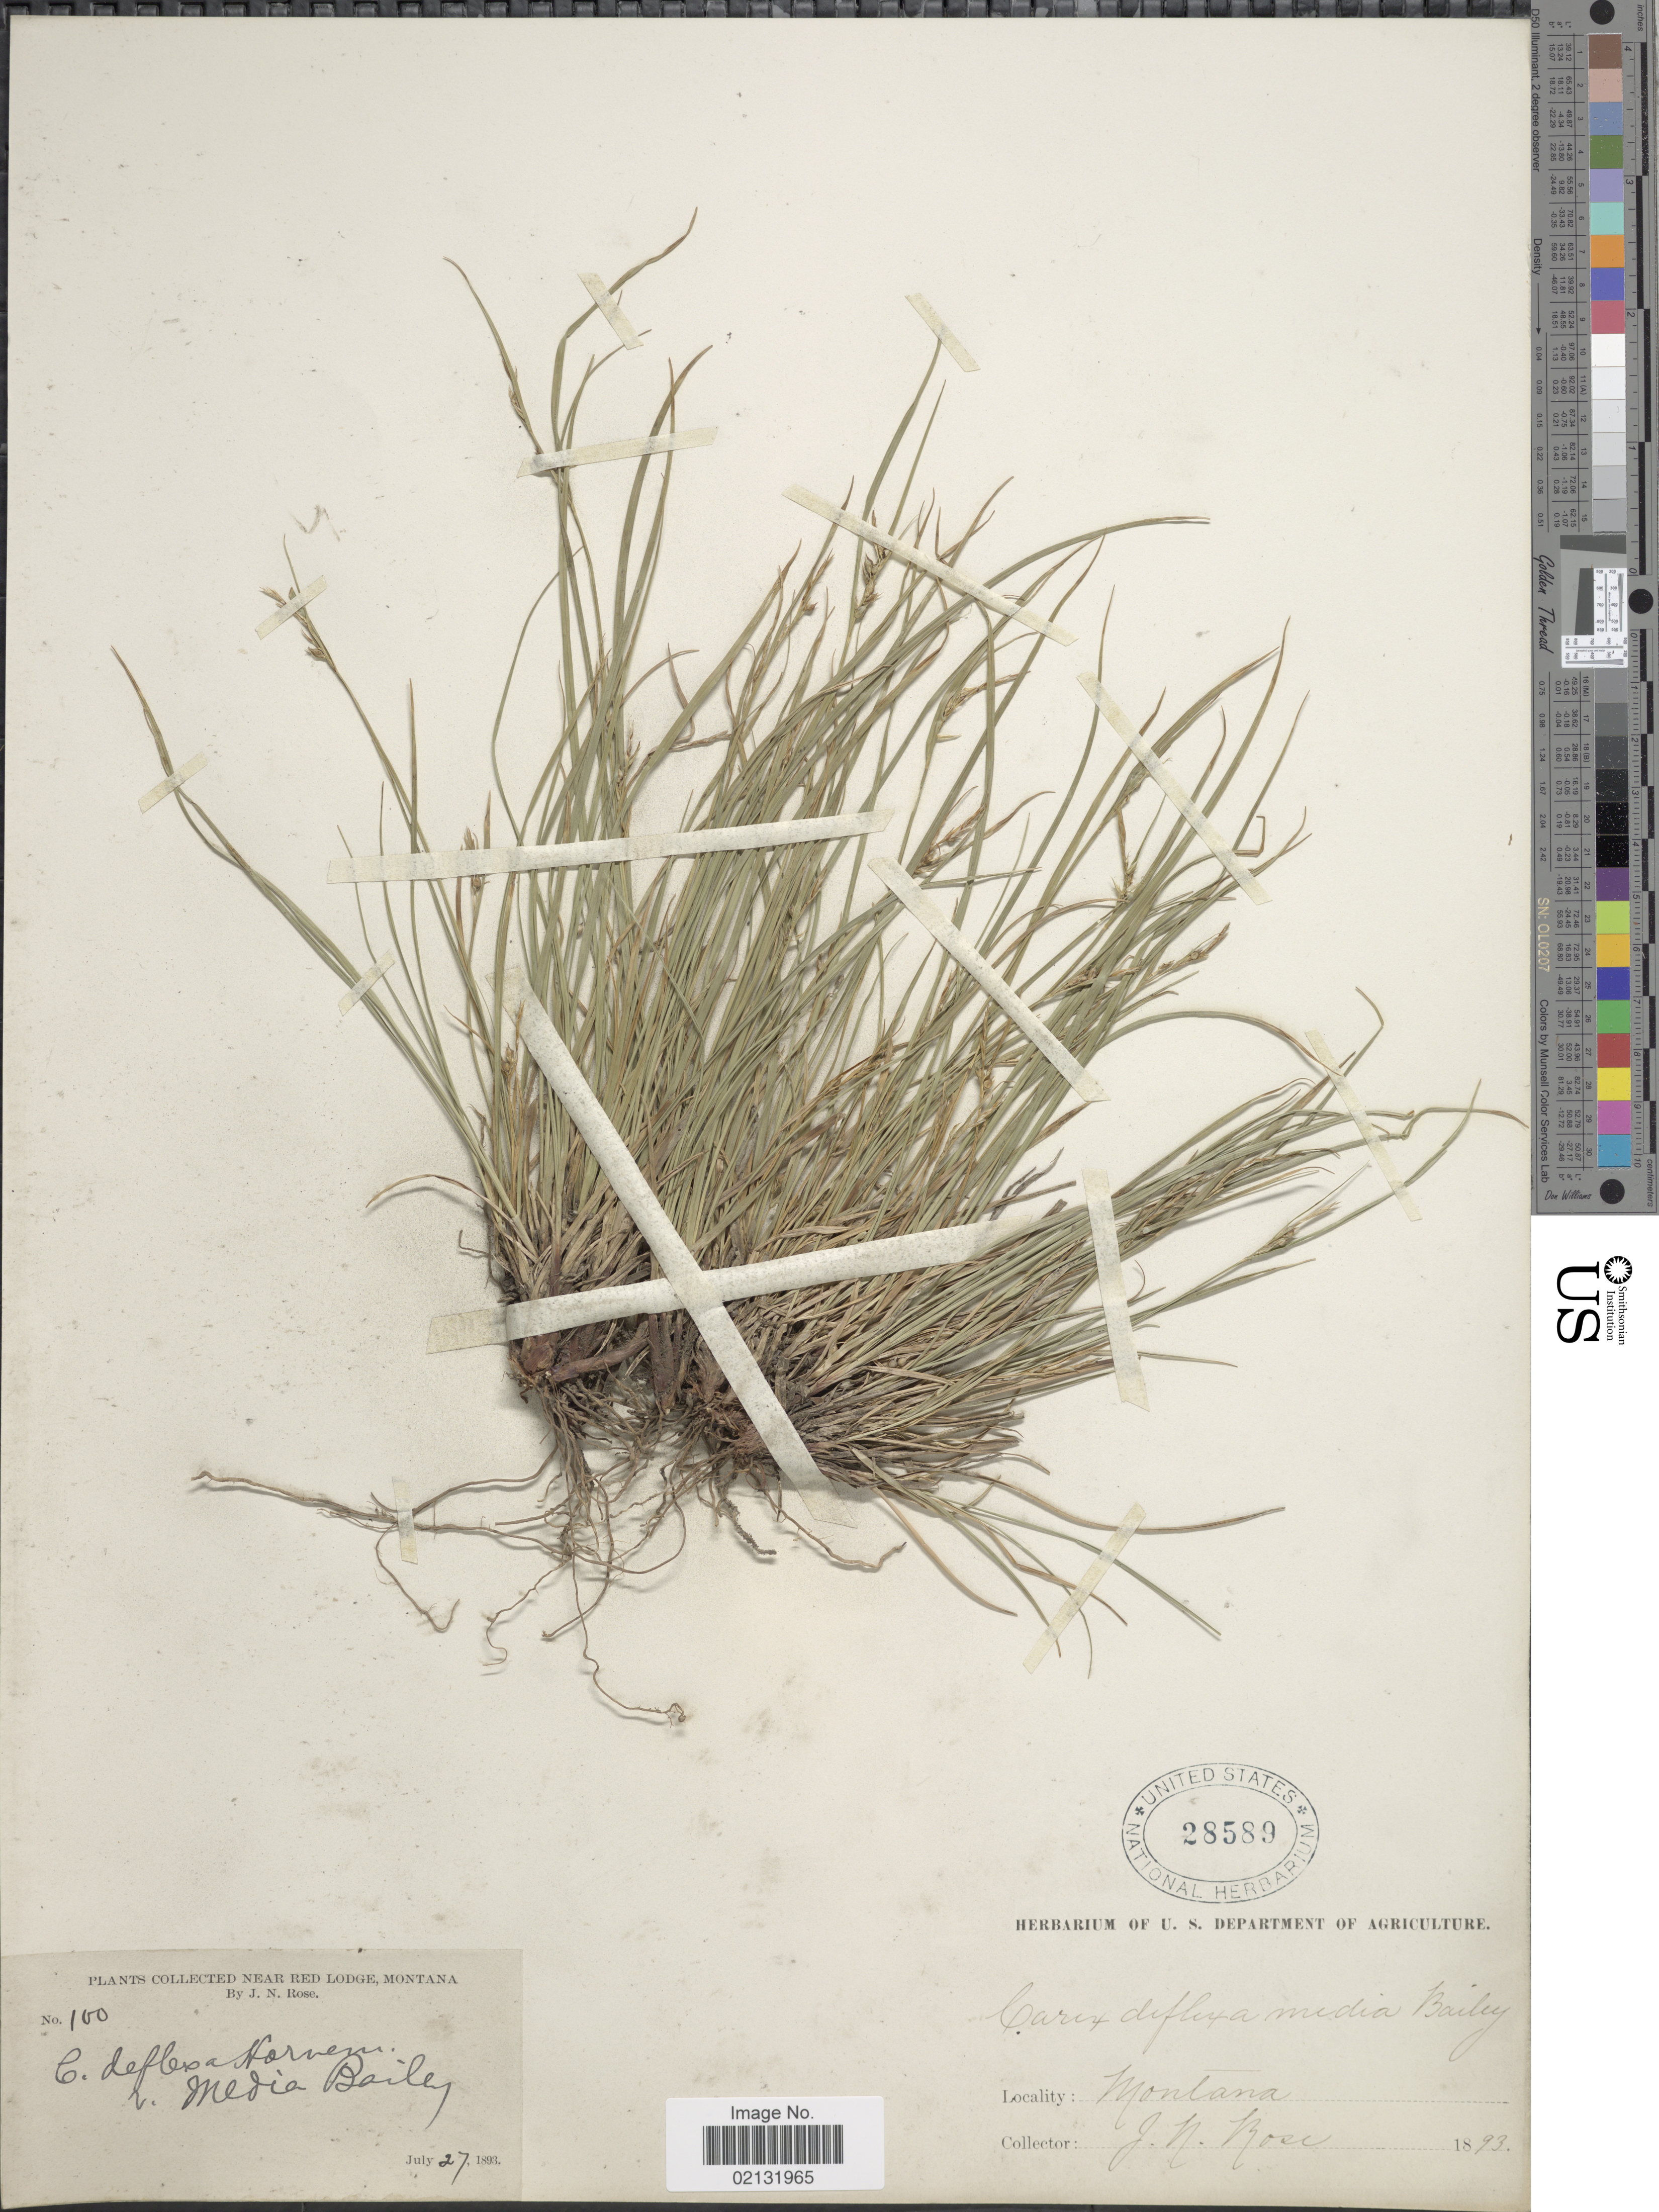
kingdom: Plantae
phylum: Tracheophyta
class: Liliopsida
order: Poales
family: Cyperaceae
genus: Carex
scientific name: Carex rossii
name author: Boott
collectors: J. N. Rose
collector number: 100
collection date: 1893-07-27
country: United States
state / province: Montana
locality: Montana, Near Red Lodge Montana.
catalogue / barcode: US 28589